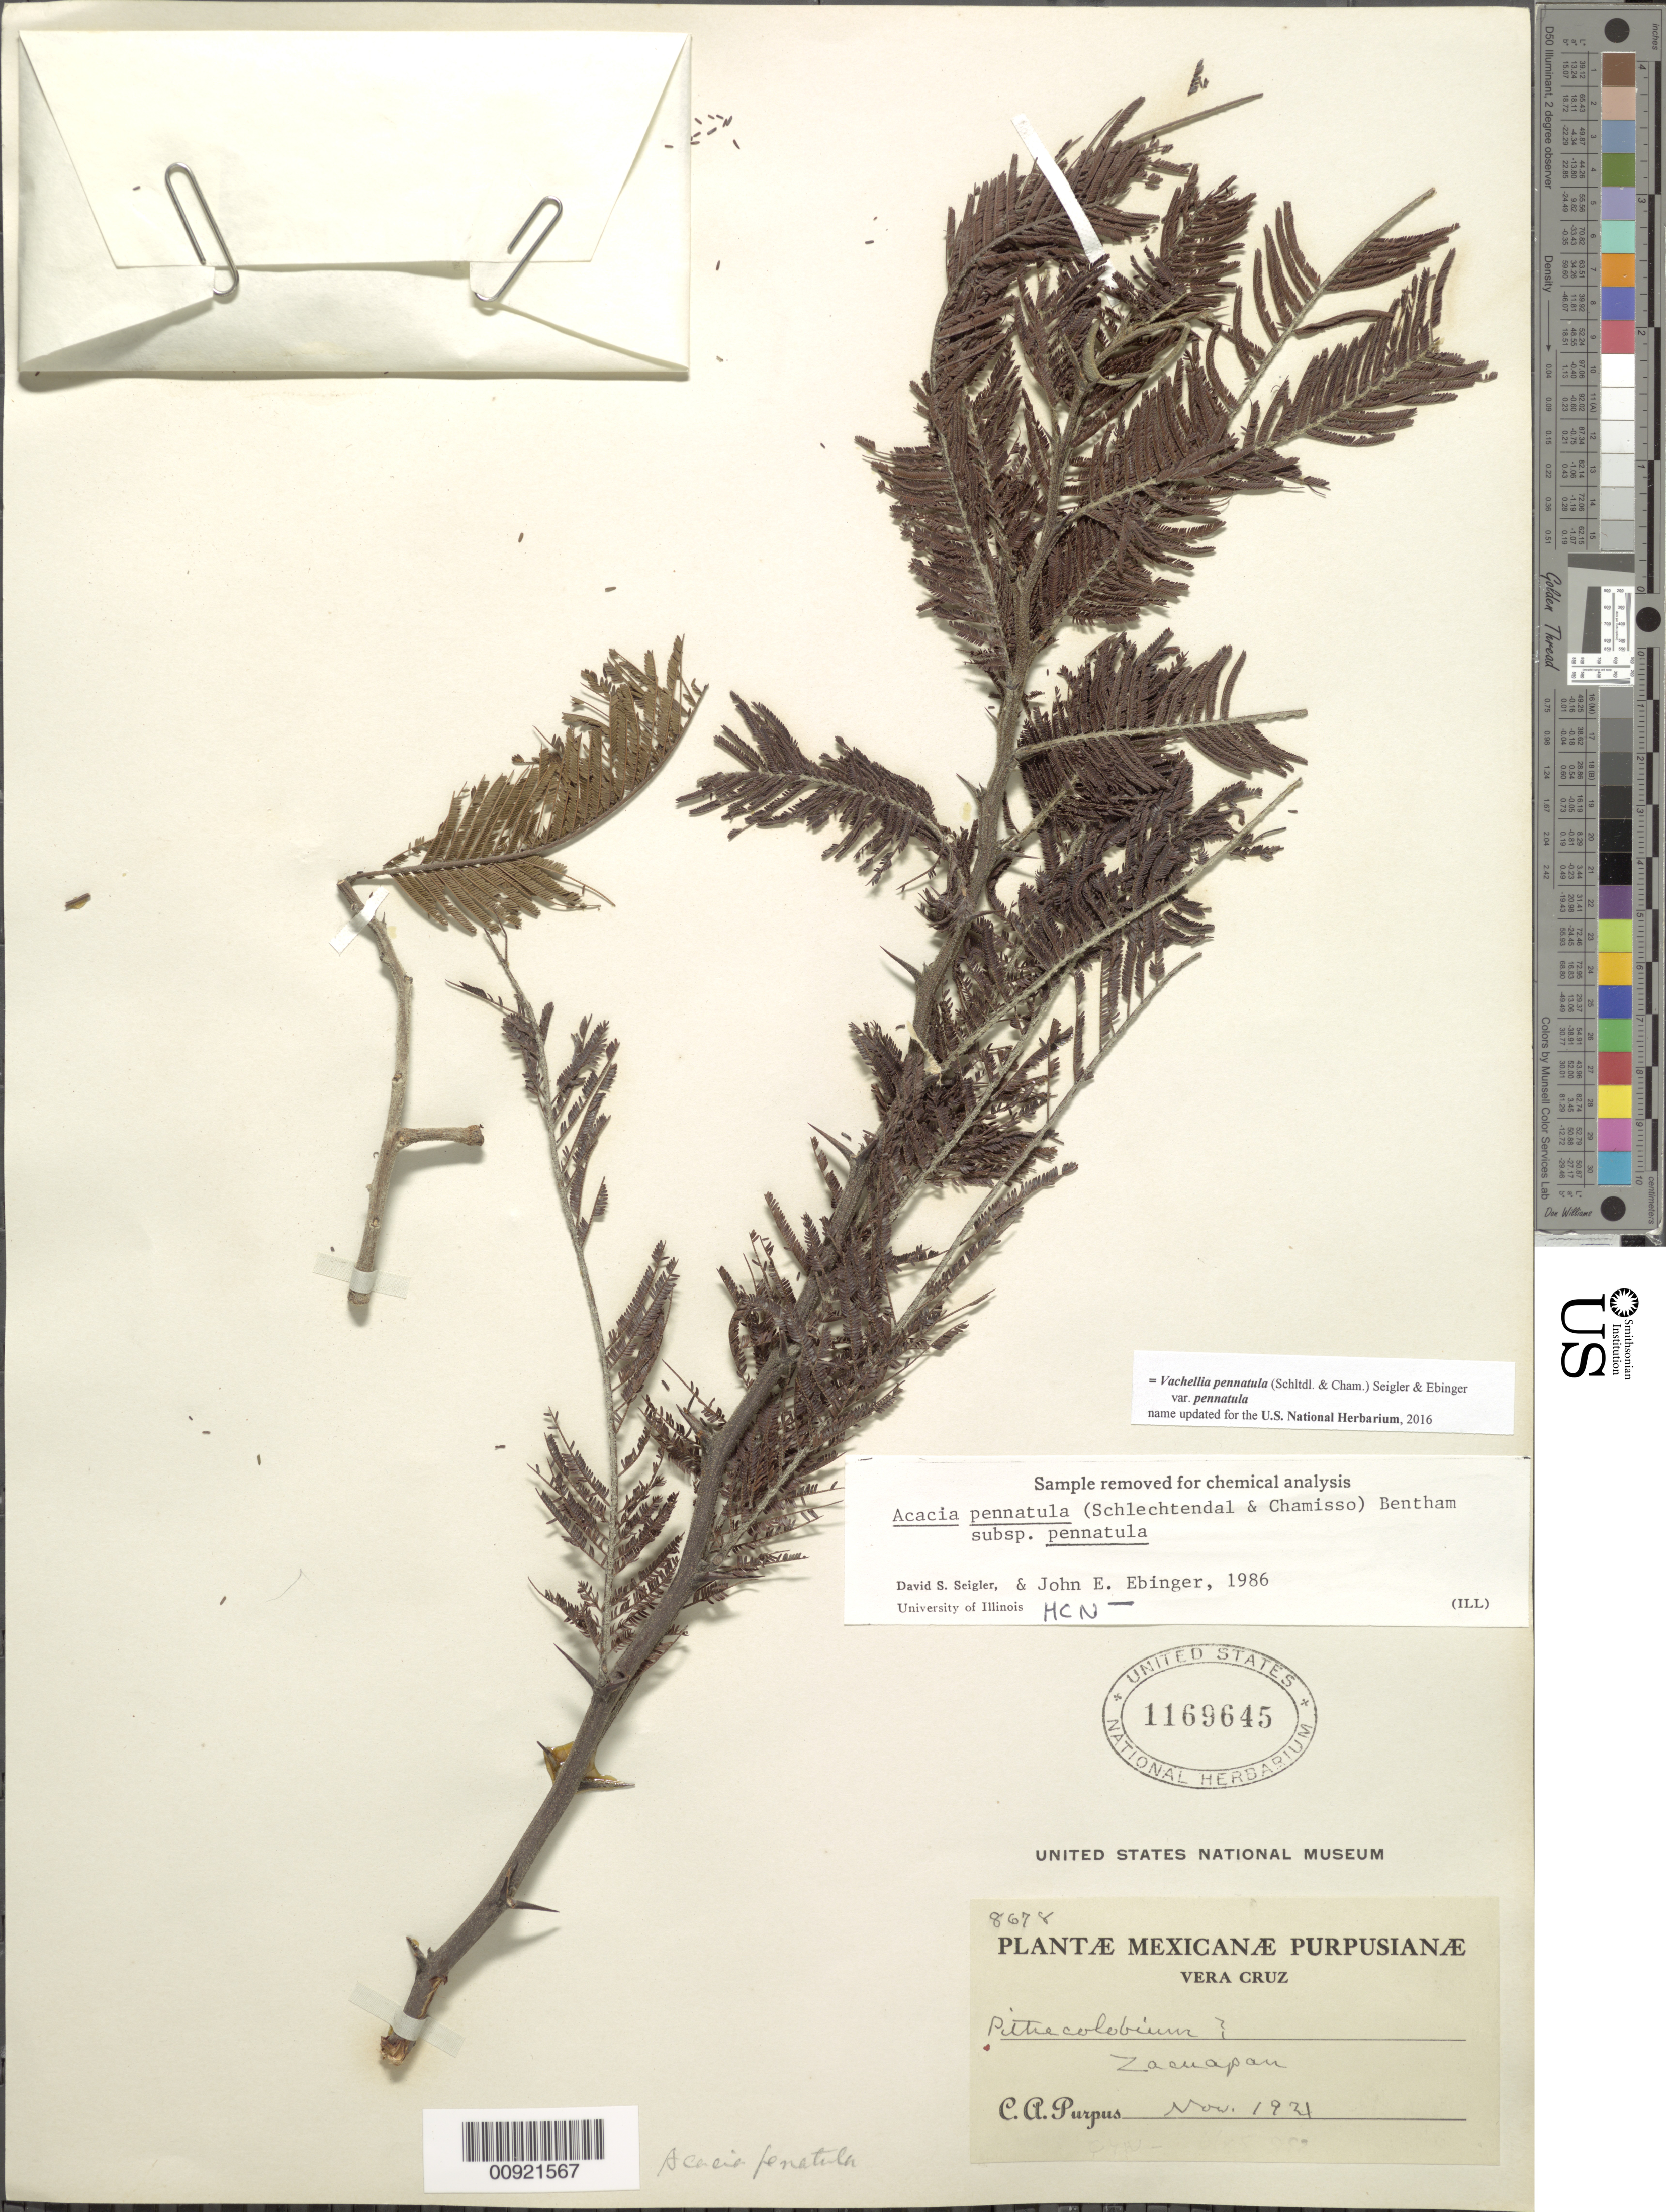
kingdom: Plantae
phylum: Tracheophyta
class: Magnoliopsida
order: Fabales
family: Fabaceae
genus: Vachellia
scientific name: Vachellia pennatula var. pennatula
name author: (Schltdl. & Cham.) Seigler & Ebinger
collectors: C. A. Purpus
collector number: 8678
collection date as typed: Nov 1921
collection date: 1921-11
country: Mexico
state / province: Veracruz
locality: Zacuapan, Veracruz.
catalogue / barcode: US 1169645